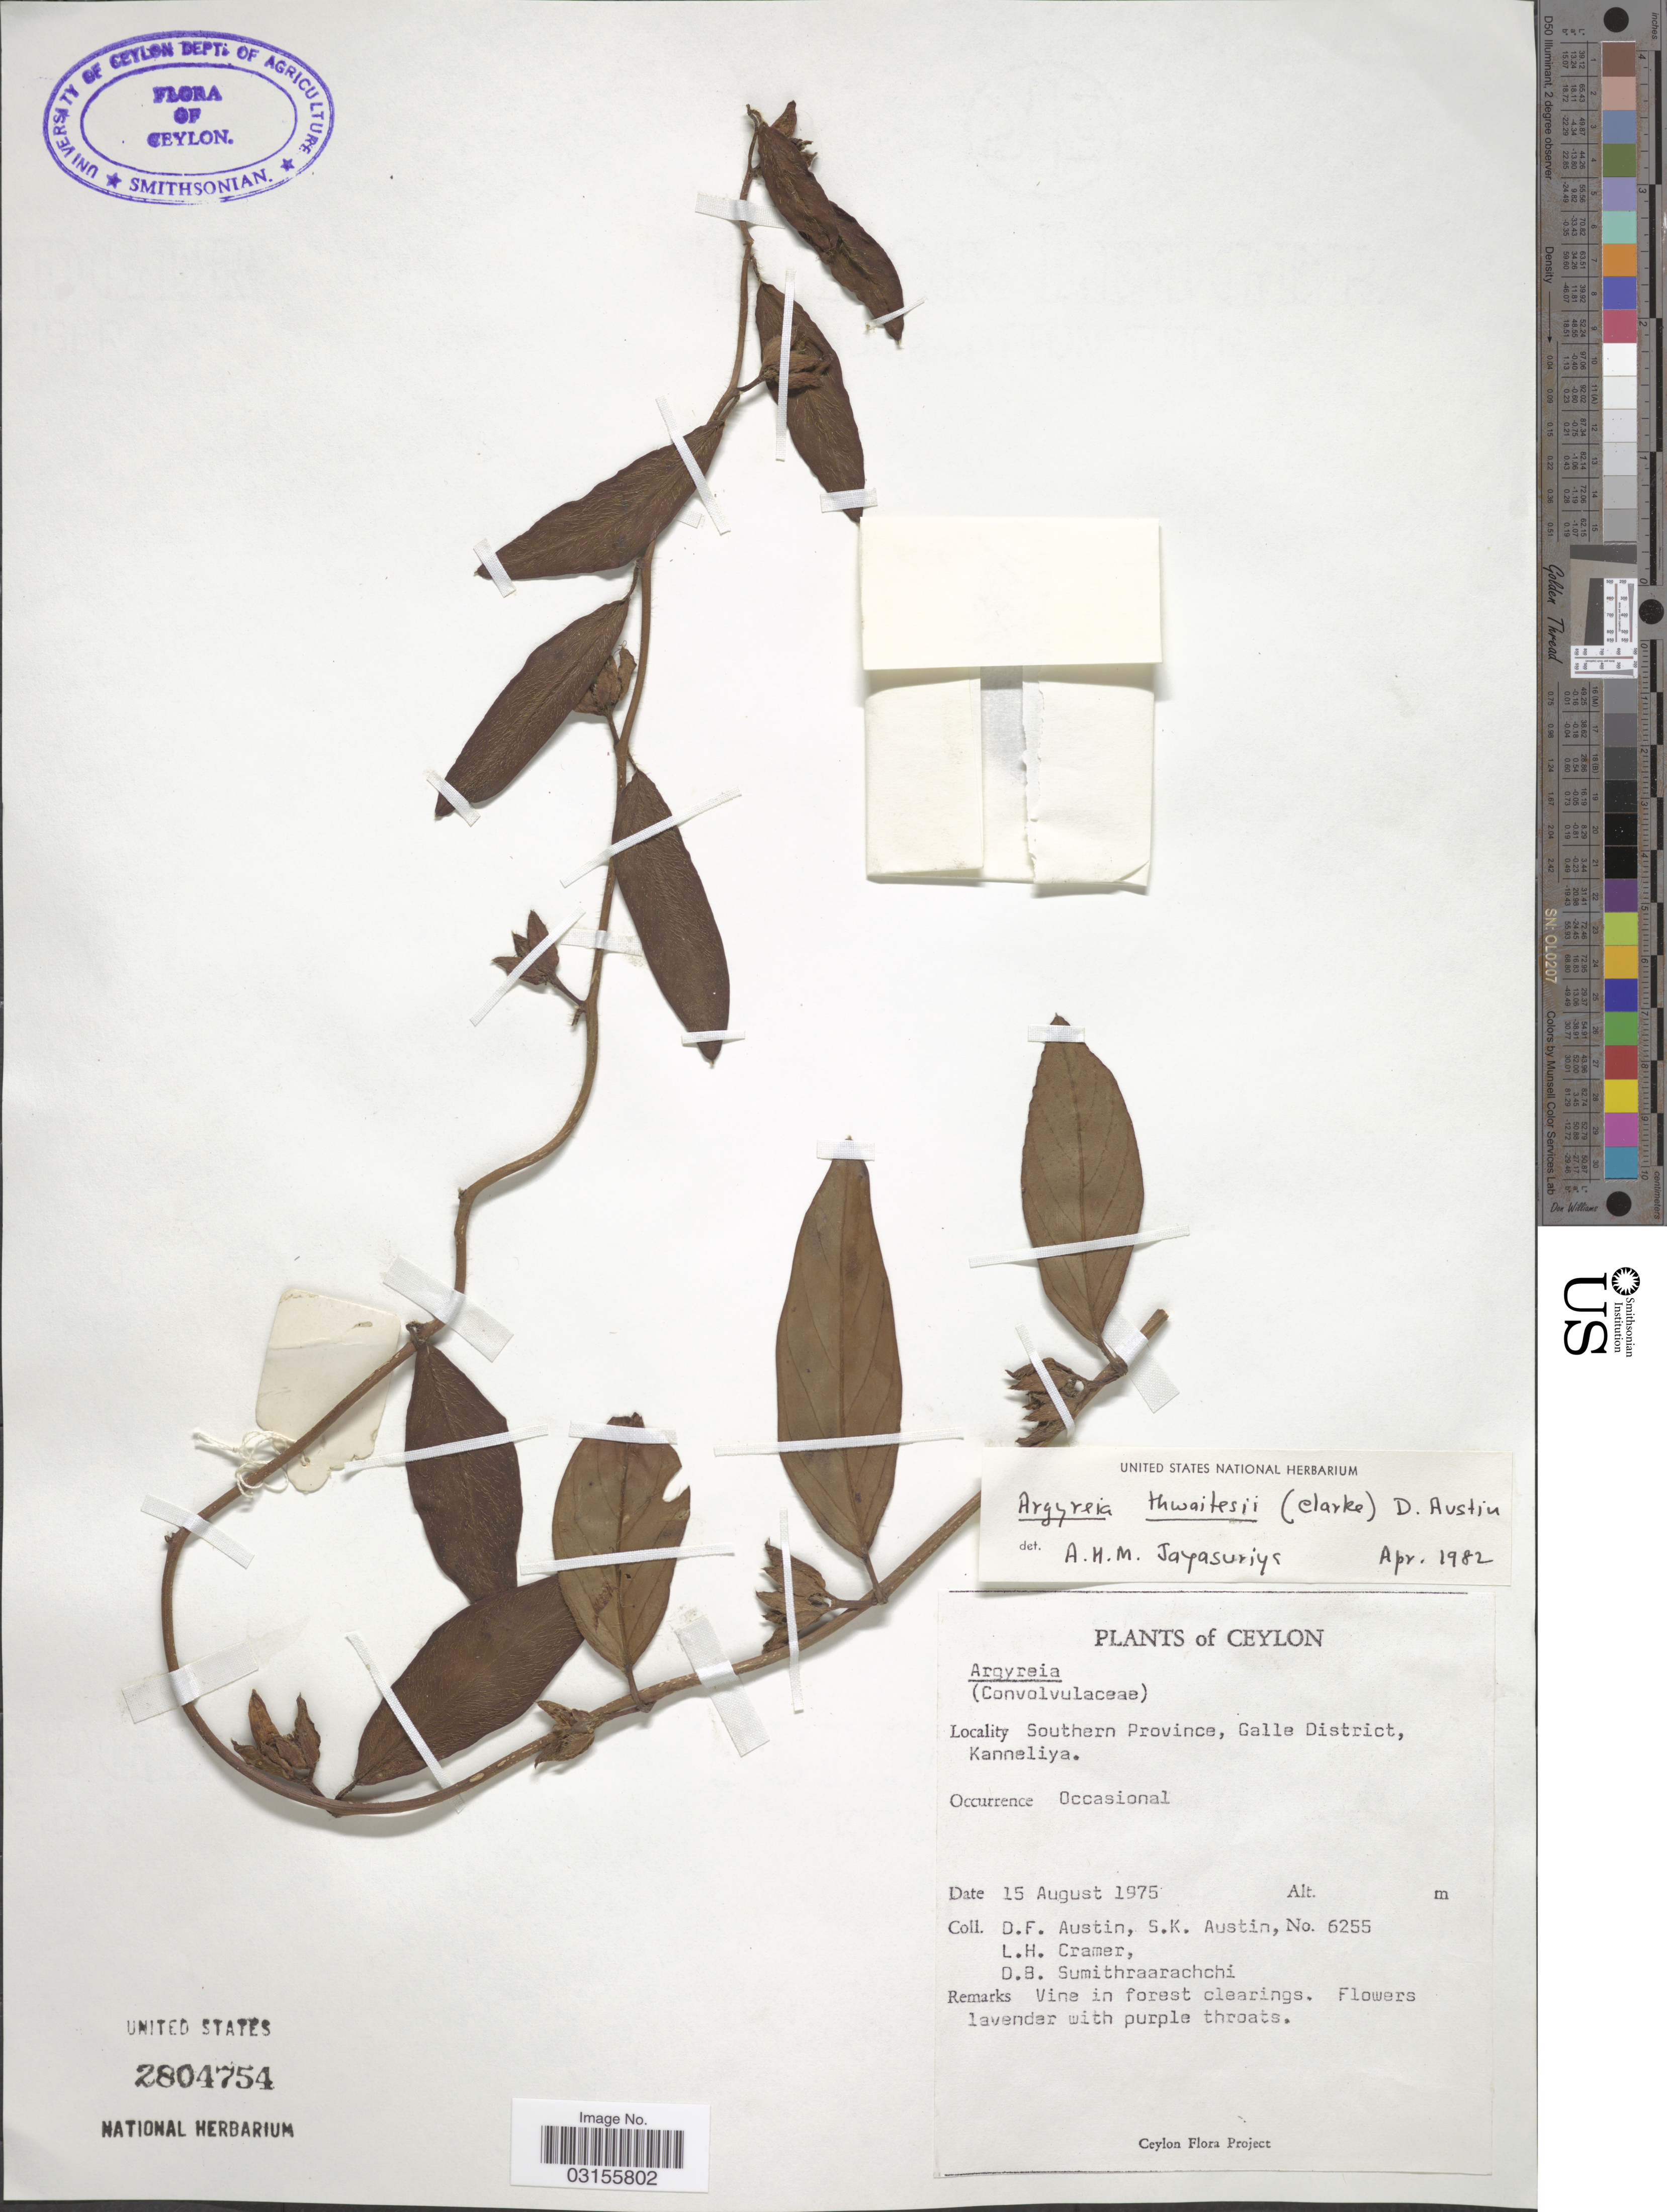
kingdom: Plantae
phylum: Tracheophyta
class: Magnoliopsida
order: Solanales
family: Convolvulaceae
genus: Argyreia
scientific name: Argyreia thwaitesii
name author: D.F. Austin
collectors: D. Austin, S. Austin, L. H. Cramer & D. B. Sumithraarachchi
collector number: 6255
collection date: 1975-08-15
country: Sri Lanka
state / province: Southern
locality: Ceylon. Galle District, Kanneliya.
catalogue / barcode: US 2804754